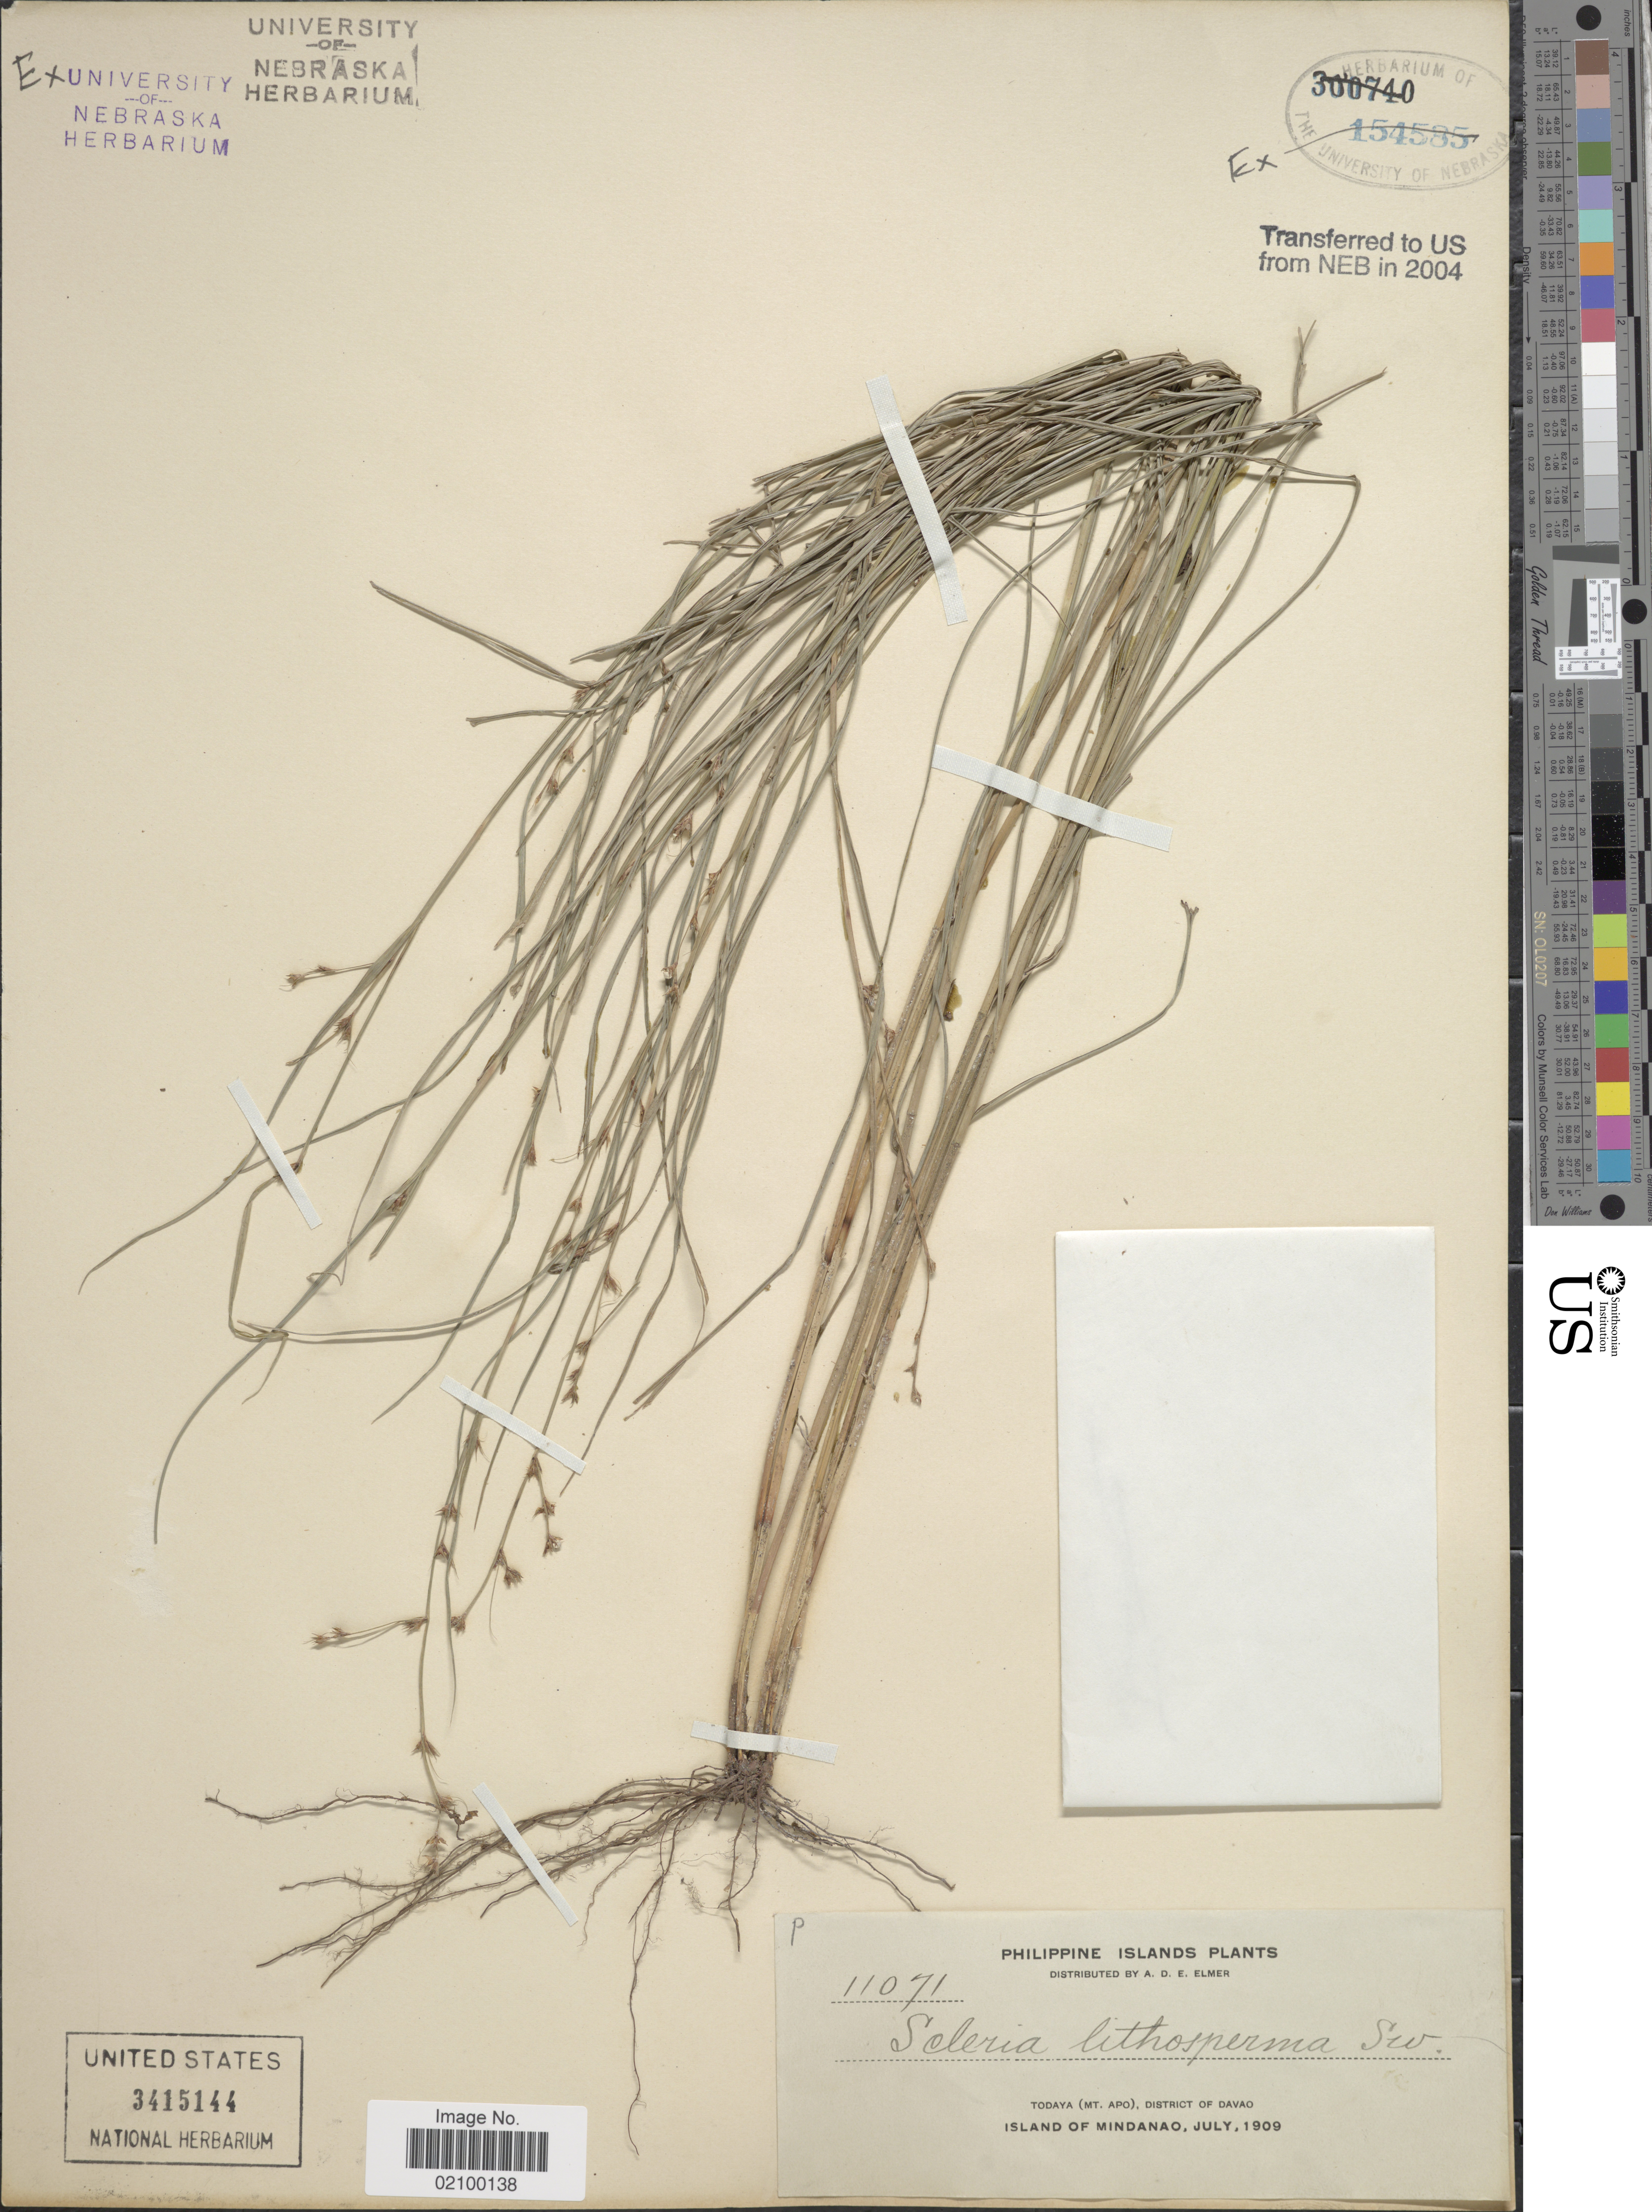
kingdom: Plantae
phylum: Tracheophyta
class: Liliopsida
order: Poales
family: Cyperaceae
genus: Scleria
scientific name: Scleria lithosperma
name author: (L.) Sw.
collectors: A. D. E. Elmer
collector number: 11071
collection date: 1909-07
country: Philippines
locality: Todaya (Mt. Apo), District of Davao. Island of Mindanao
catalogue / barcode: US 3415144